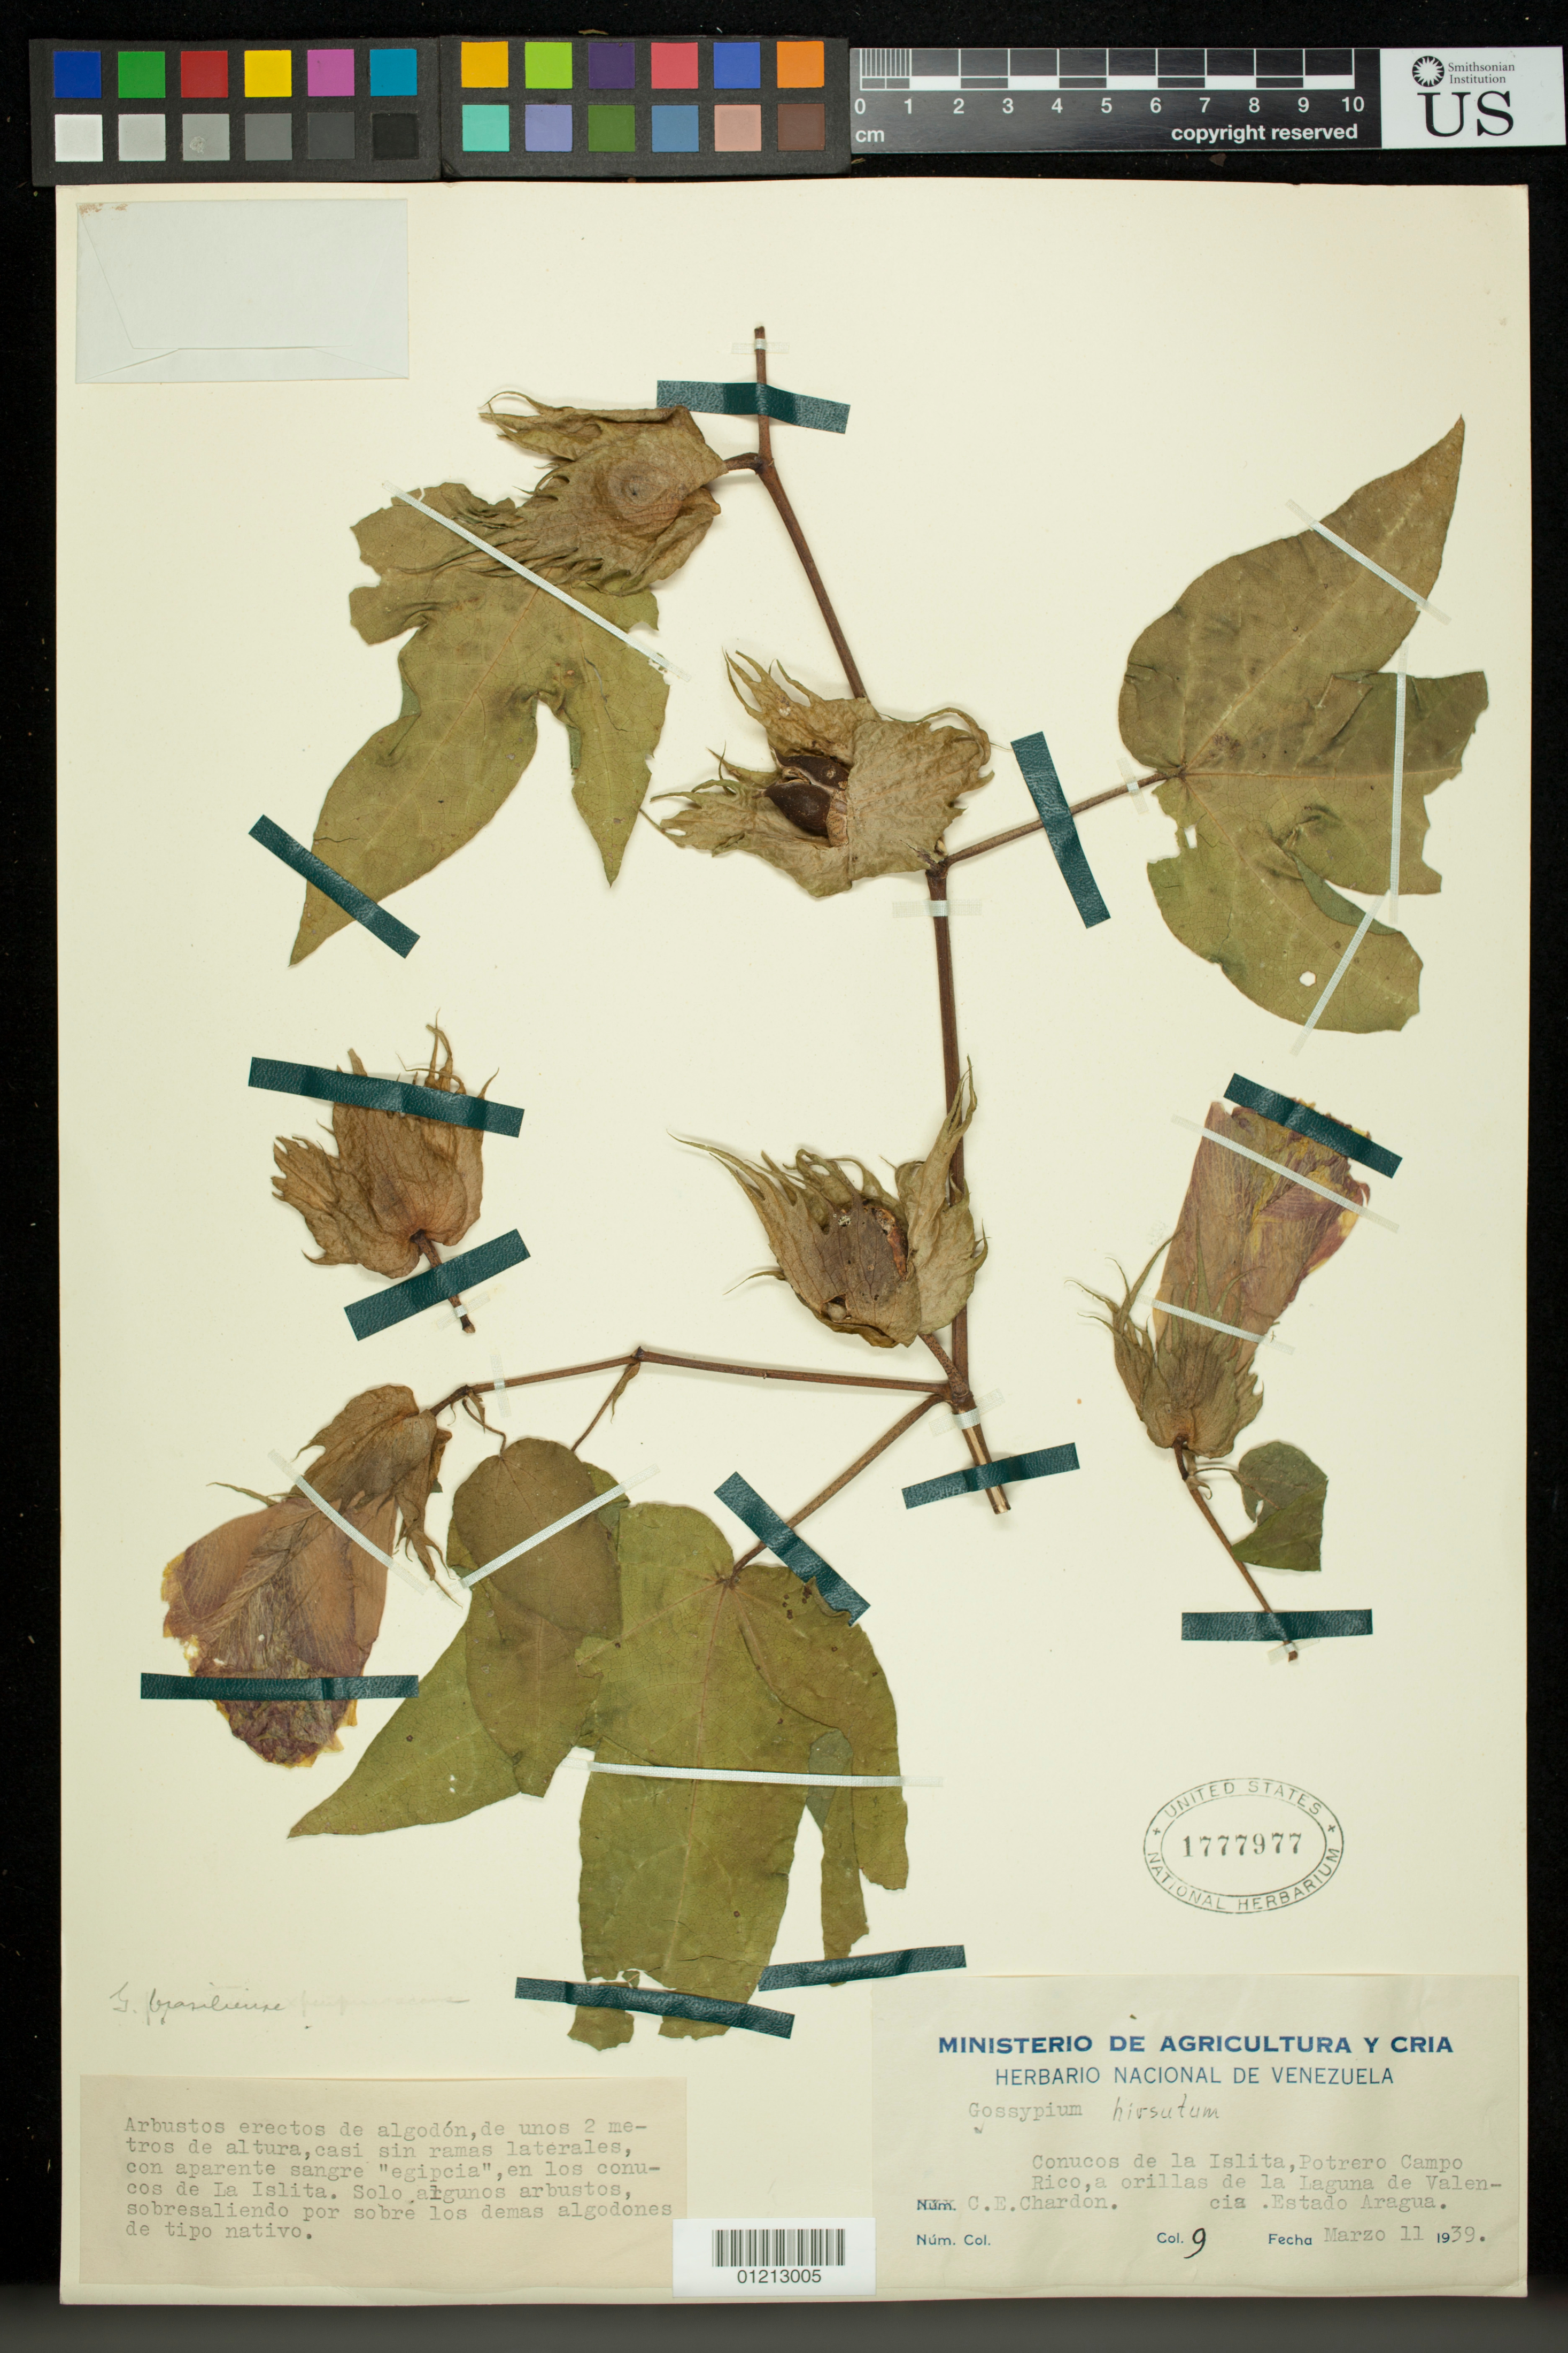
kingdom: Plantae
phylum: Tracheophyta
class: Magnoliopsida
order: Malvales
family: Malvaceae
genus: Gossypium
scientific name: Gossypium hirsutum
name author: L.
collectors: C. E. Chardón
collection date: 1939-11-03 or 1939-11-11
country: Venezuela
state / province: Apuré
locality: Conucos de las Islita, Potrero Camp Rico, a orillas de la laguna de Valencia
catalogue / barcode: US 1777977